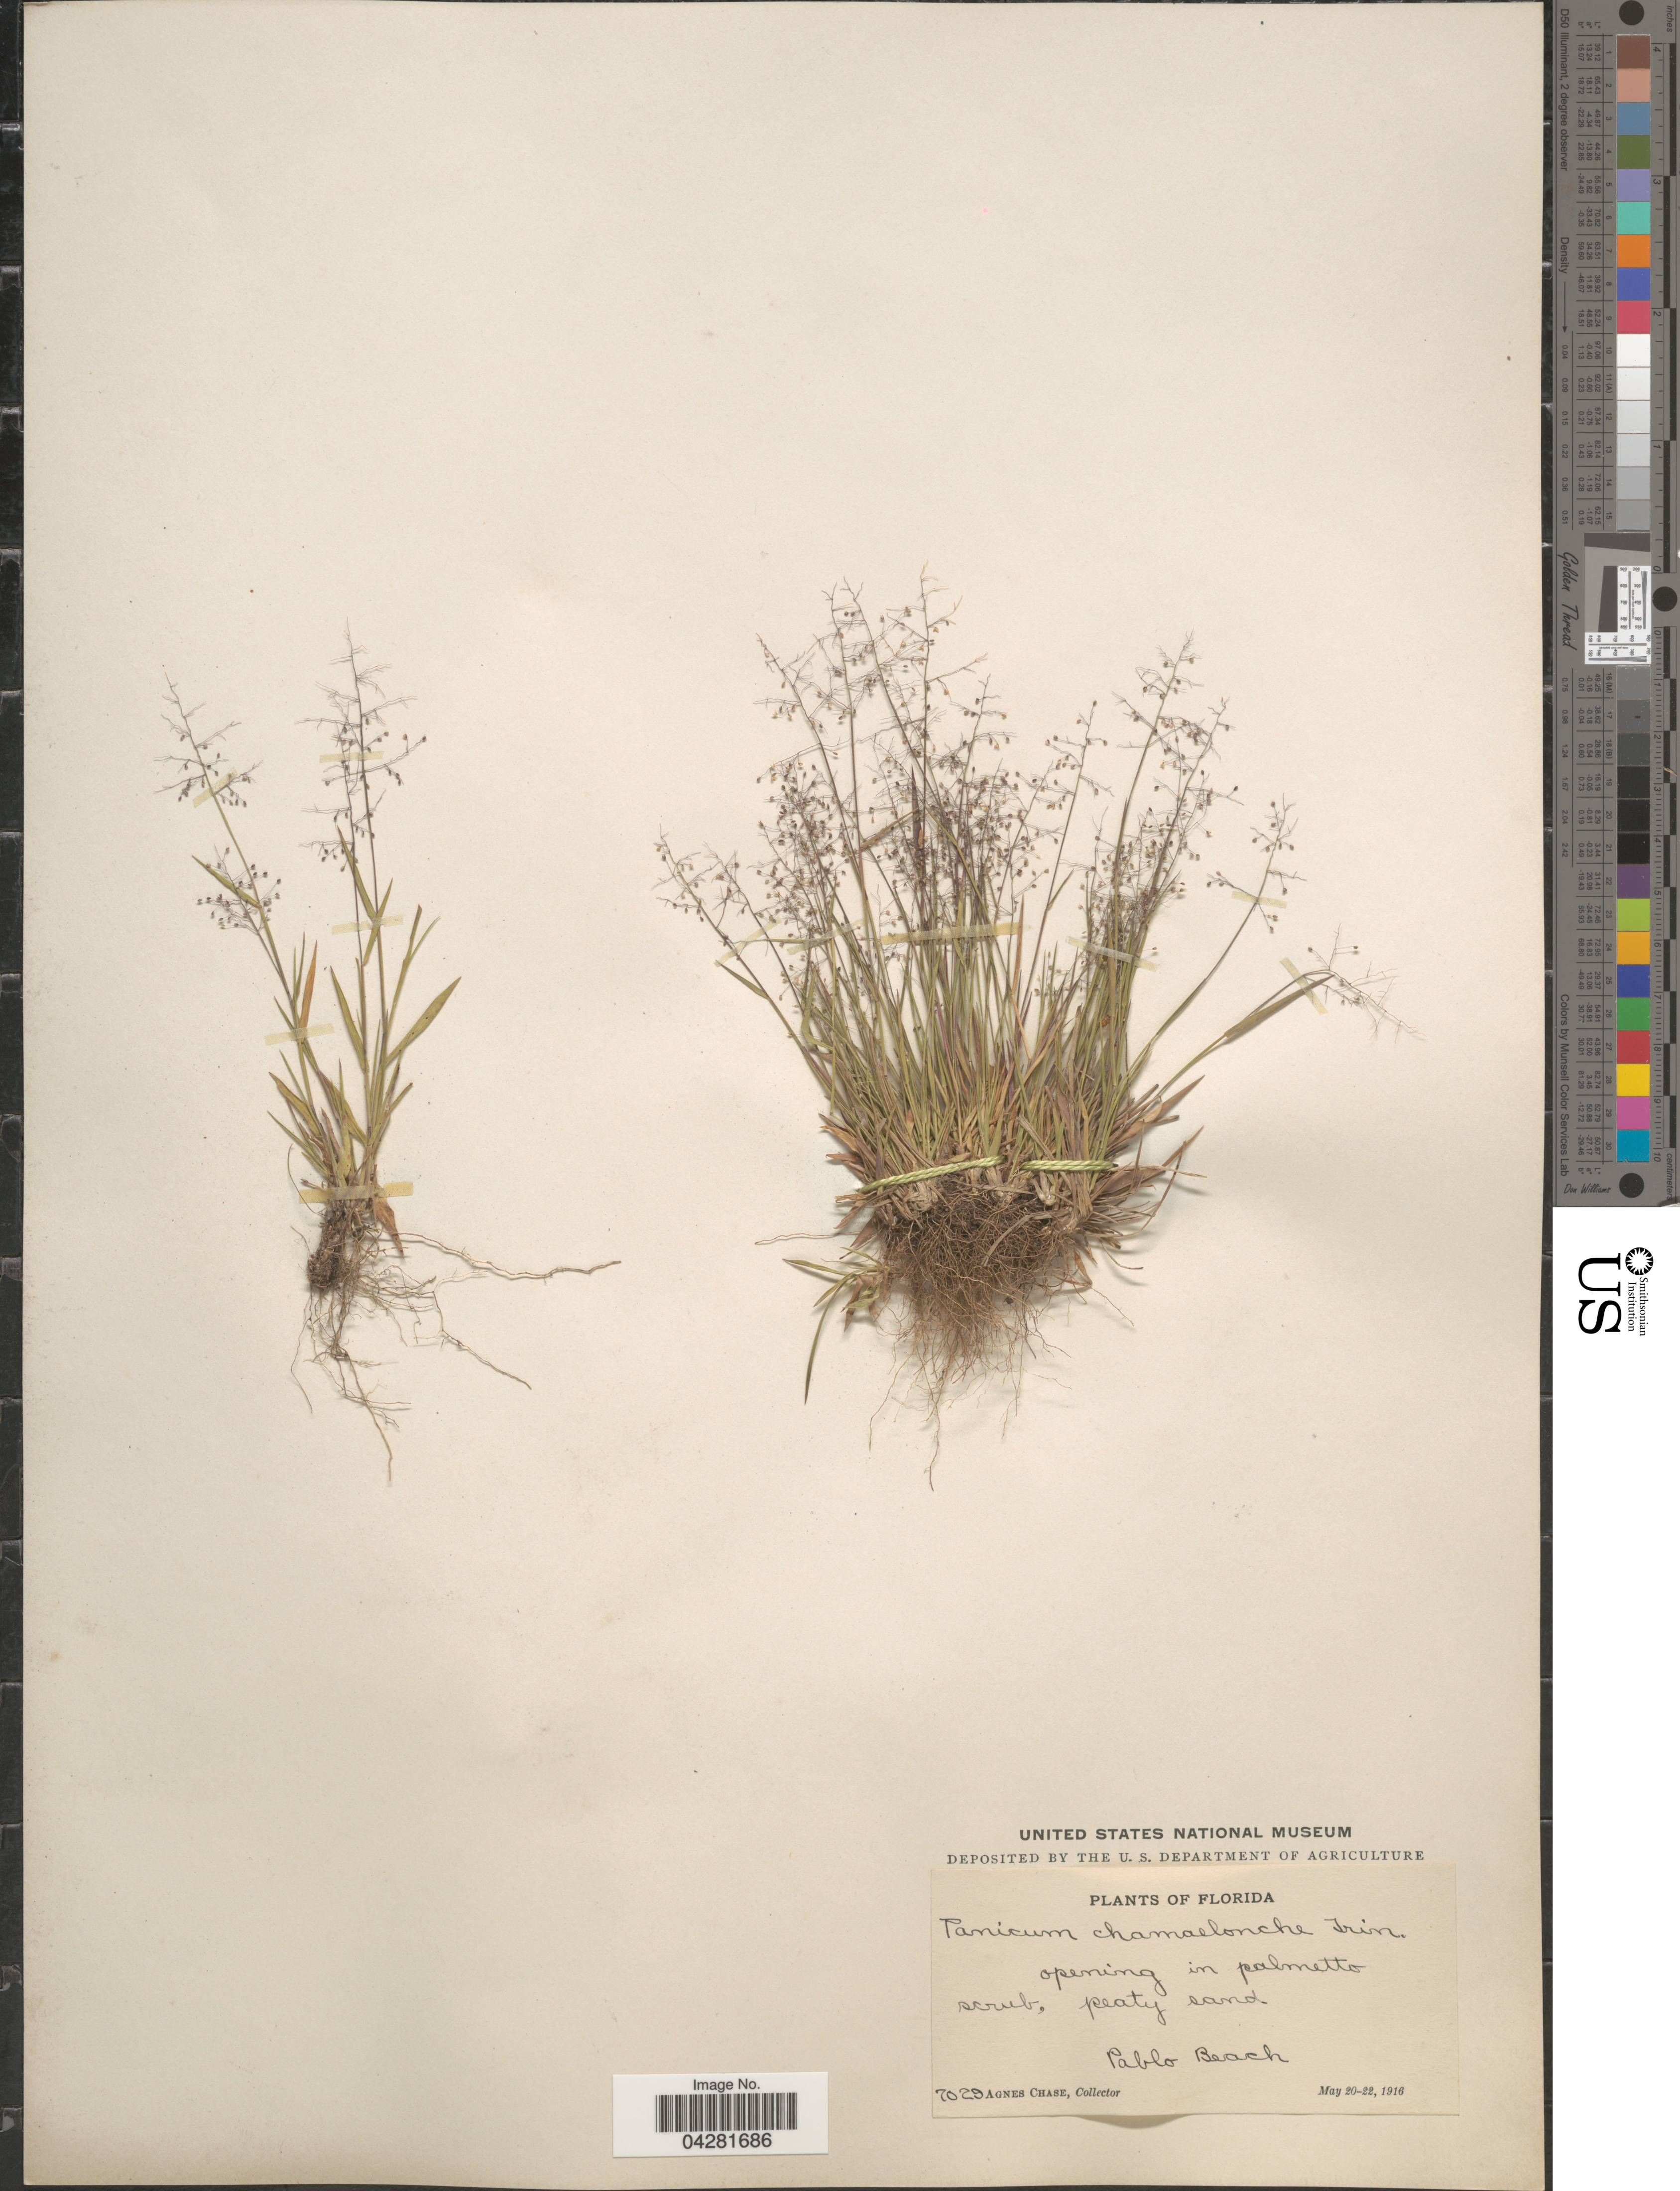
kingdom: Plantae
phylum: Tracheophyta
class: Liliopsida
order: Poales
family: Poaceae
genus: Dichanthelium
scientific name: Dichanthelium ensifolium var. ensifolium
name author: (Baldwin ex Elliot) Gould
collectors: A. Chase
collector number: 7029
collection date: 1916-05-20/1916-05-22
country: United States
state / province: Florida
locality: Pablo Beach.